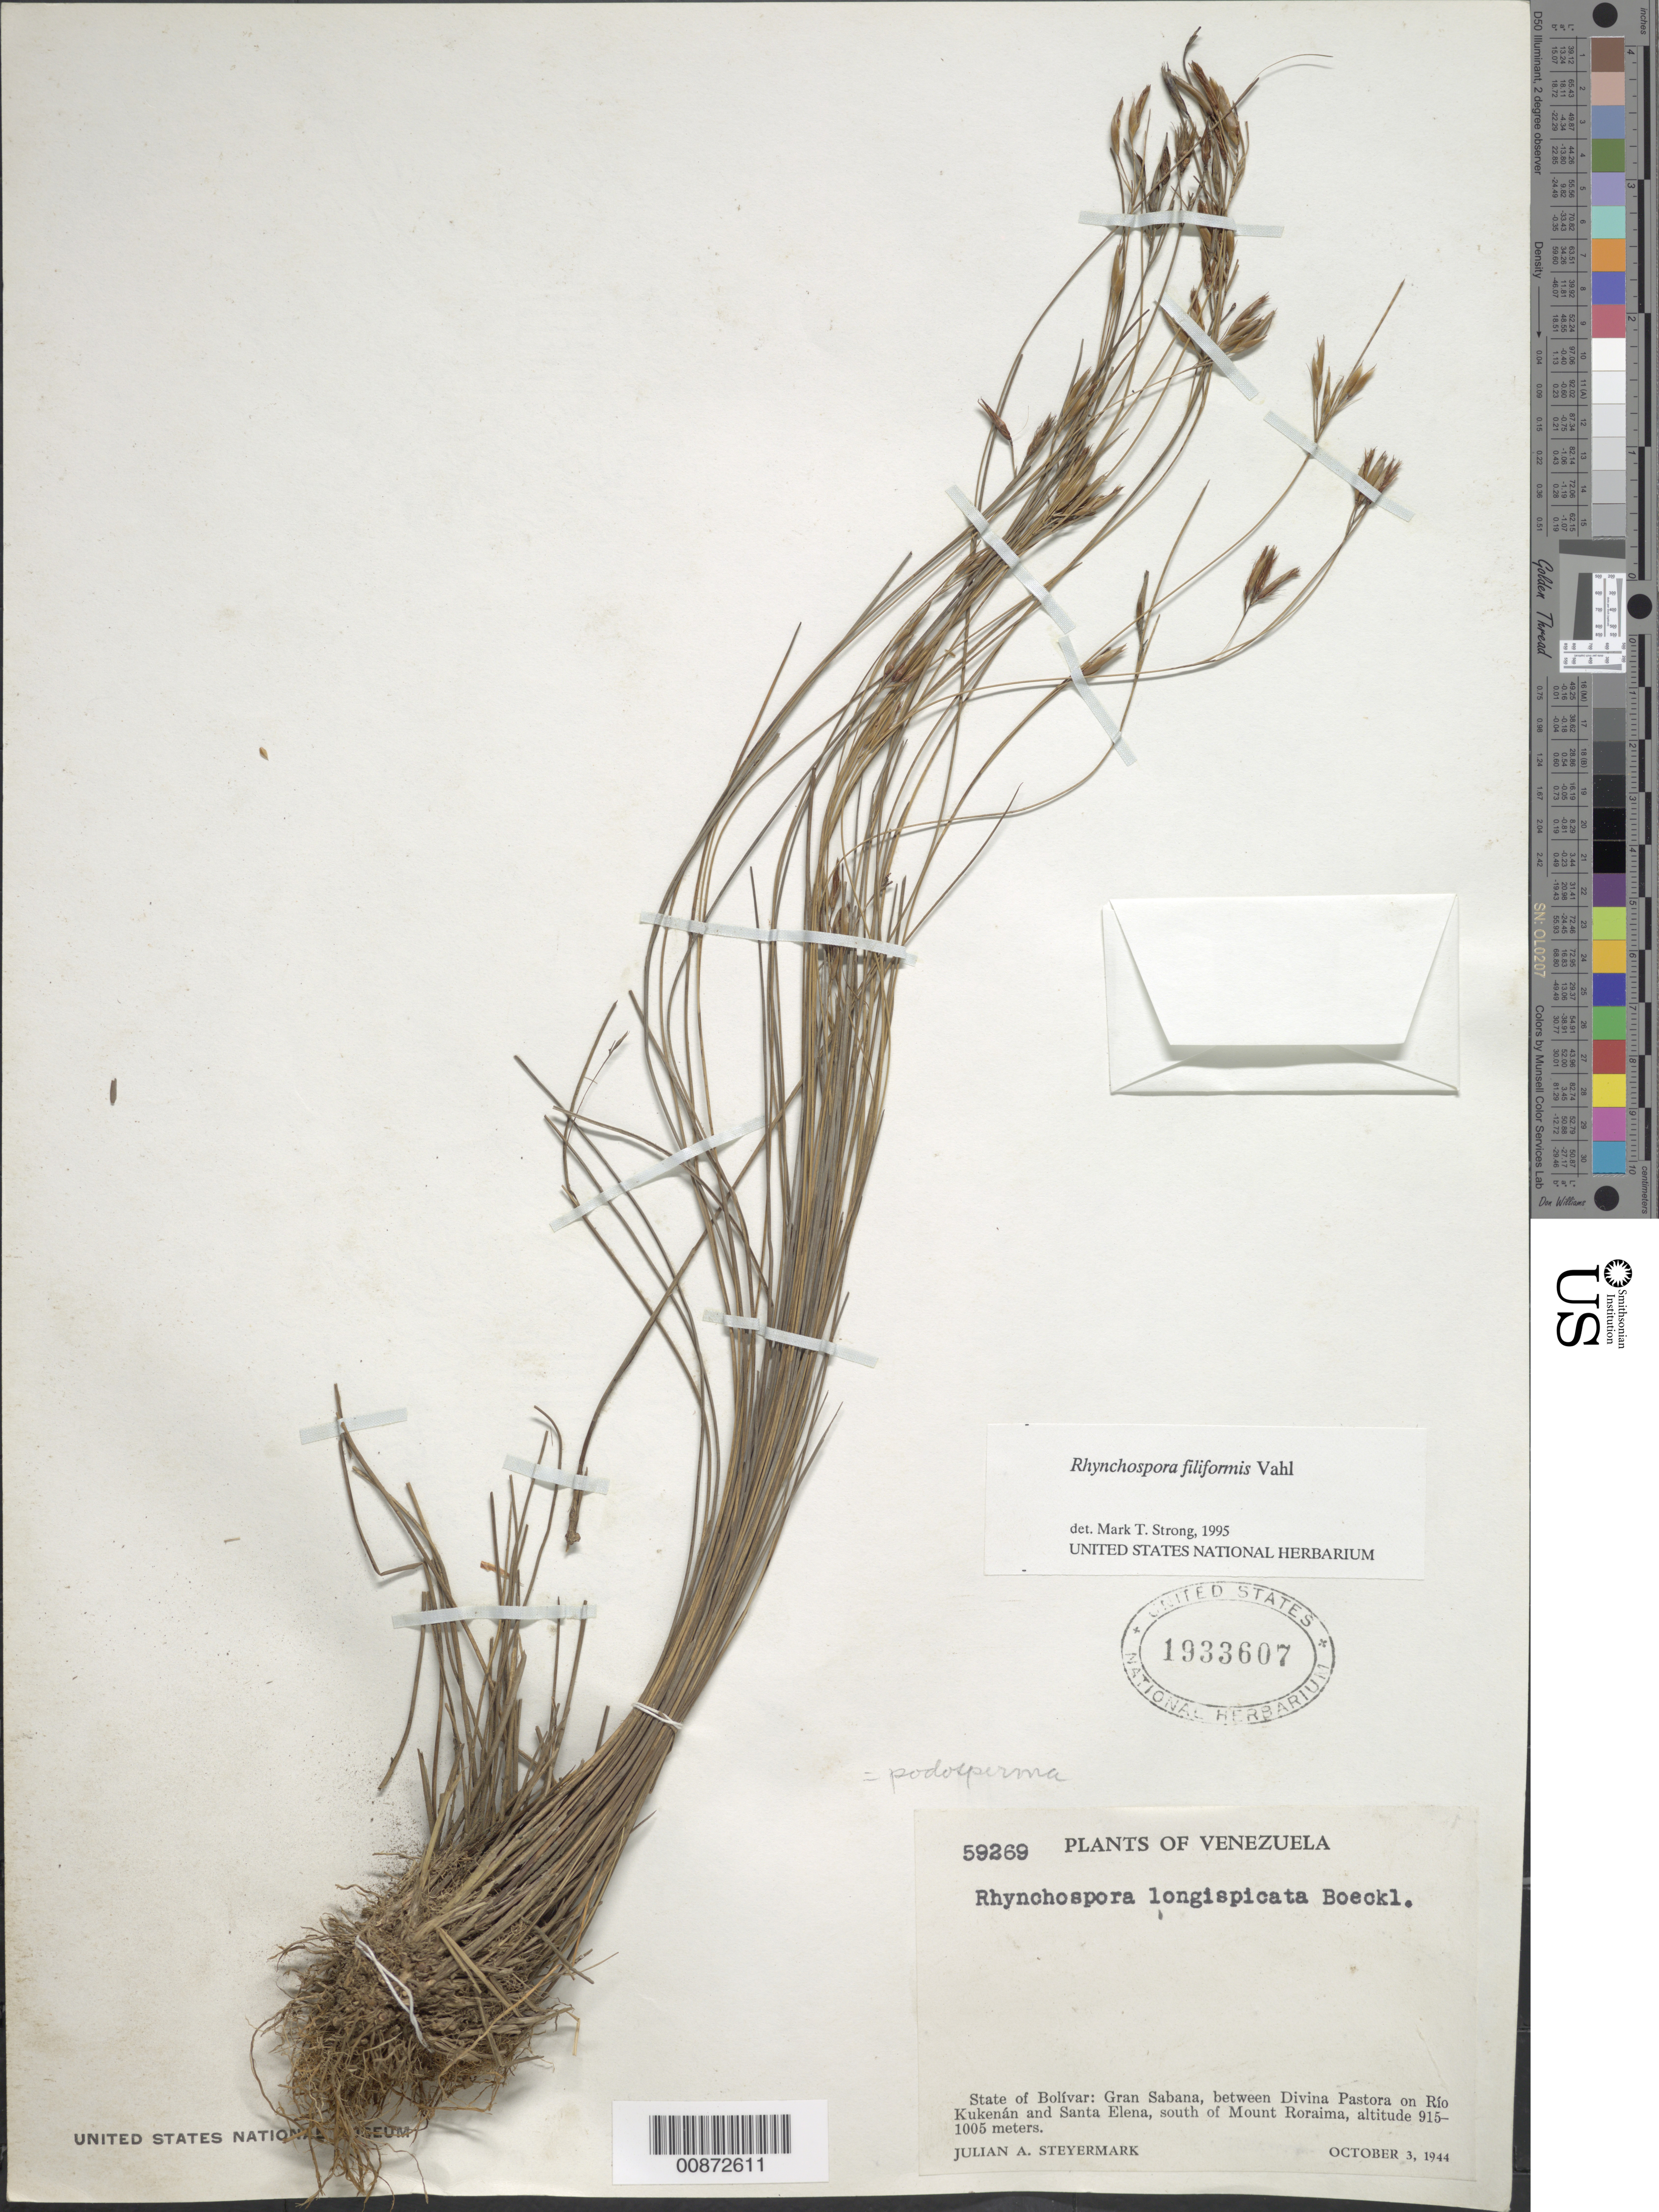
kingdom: Plantae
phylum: Tracheophyta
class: Liliopsida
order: Poales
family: Cyperaceae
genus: Rhynchospora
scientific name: Rhynchospora filiformis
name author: Vahl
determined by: Strong, M. T., (US), Smithsonian Institution - National Museum of Natural History (UNITED STATES)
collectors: J. Steyermark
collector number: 59269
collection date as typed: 3-Oct-44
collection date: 1944-10-03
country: Venezuela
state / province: Bolívar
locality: Gran Sabana, between waterfall at Rué-merú (trib of Río Kukenán) and Divina Pastora on Río Kukenán, north of Santa Elena, south of Mount Roraima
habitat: Savanna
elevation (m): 915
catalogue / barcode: US 1933607